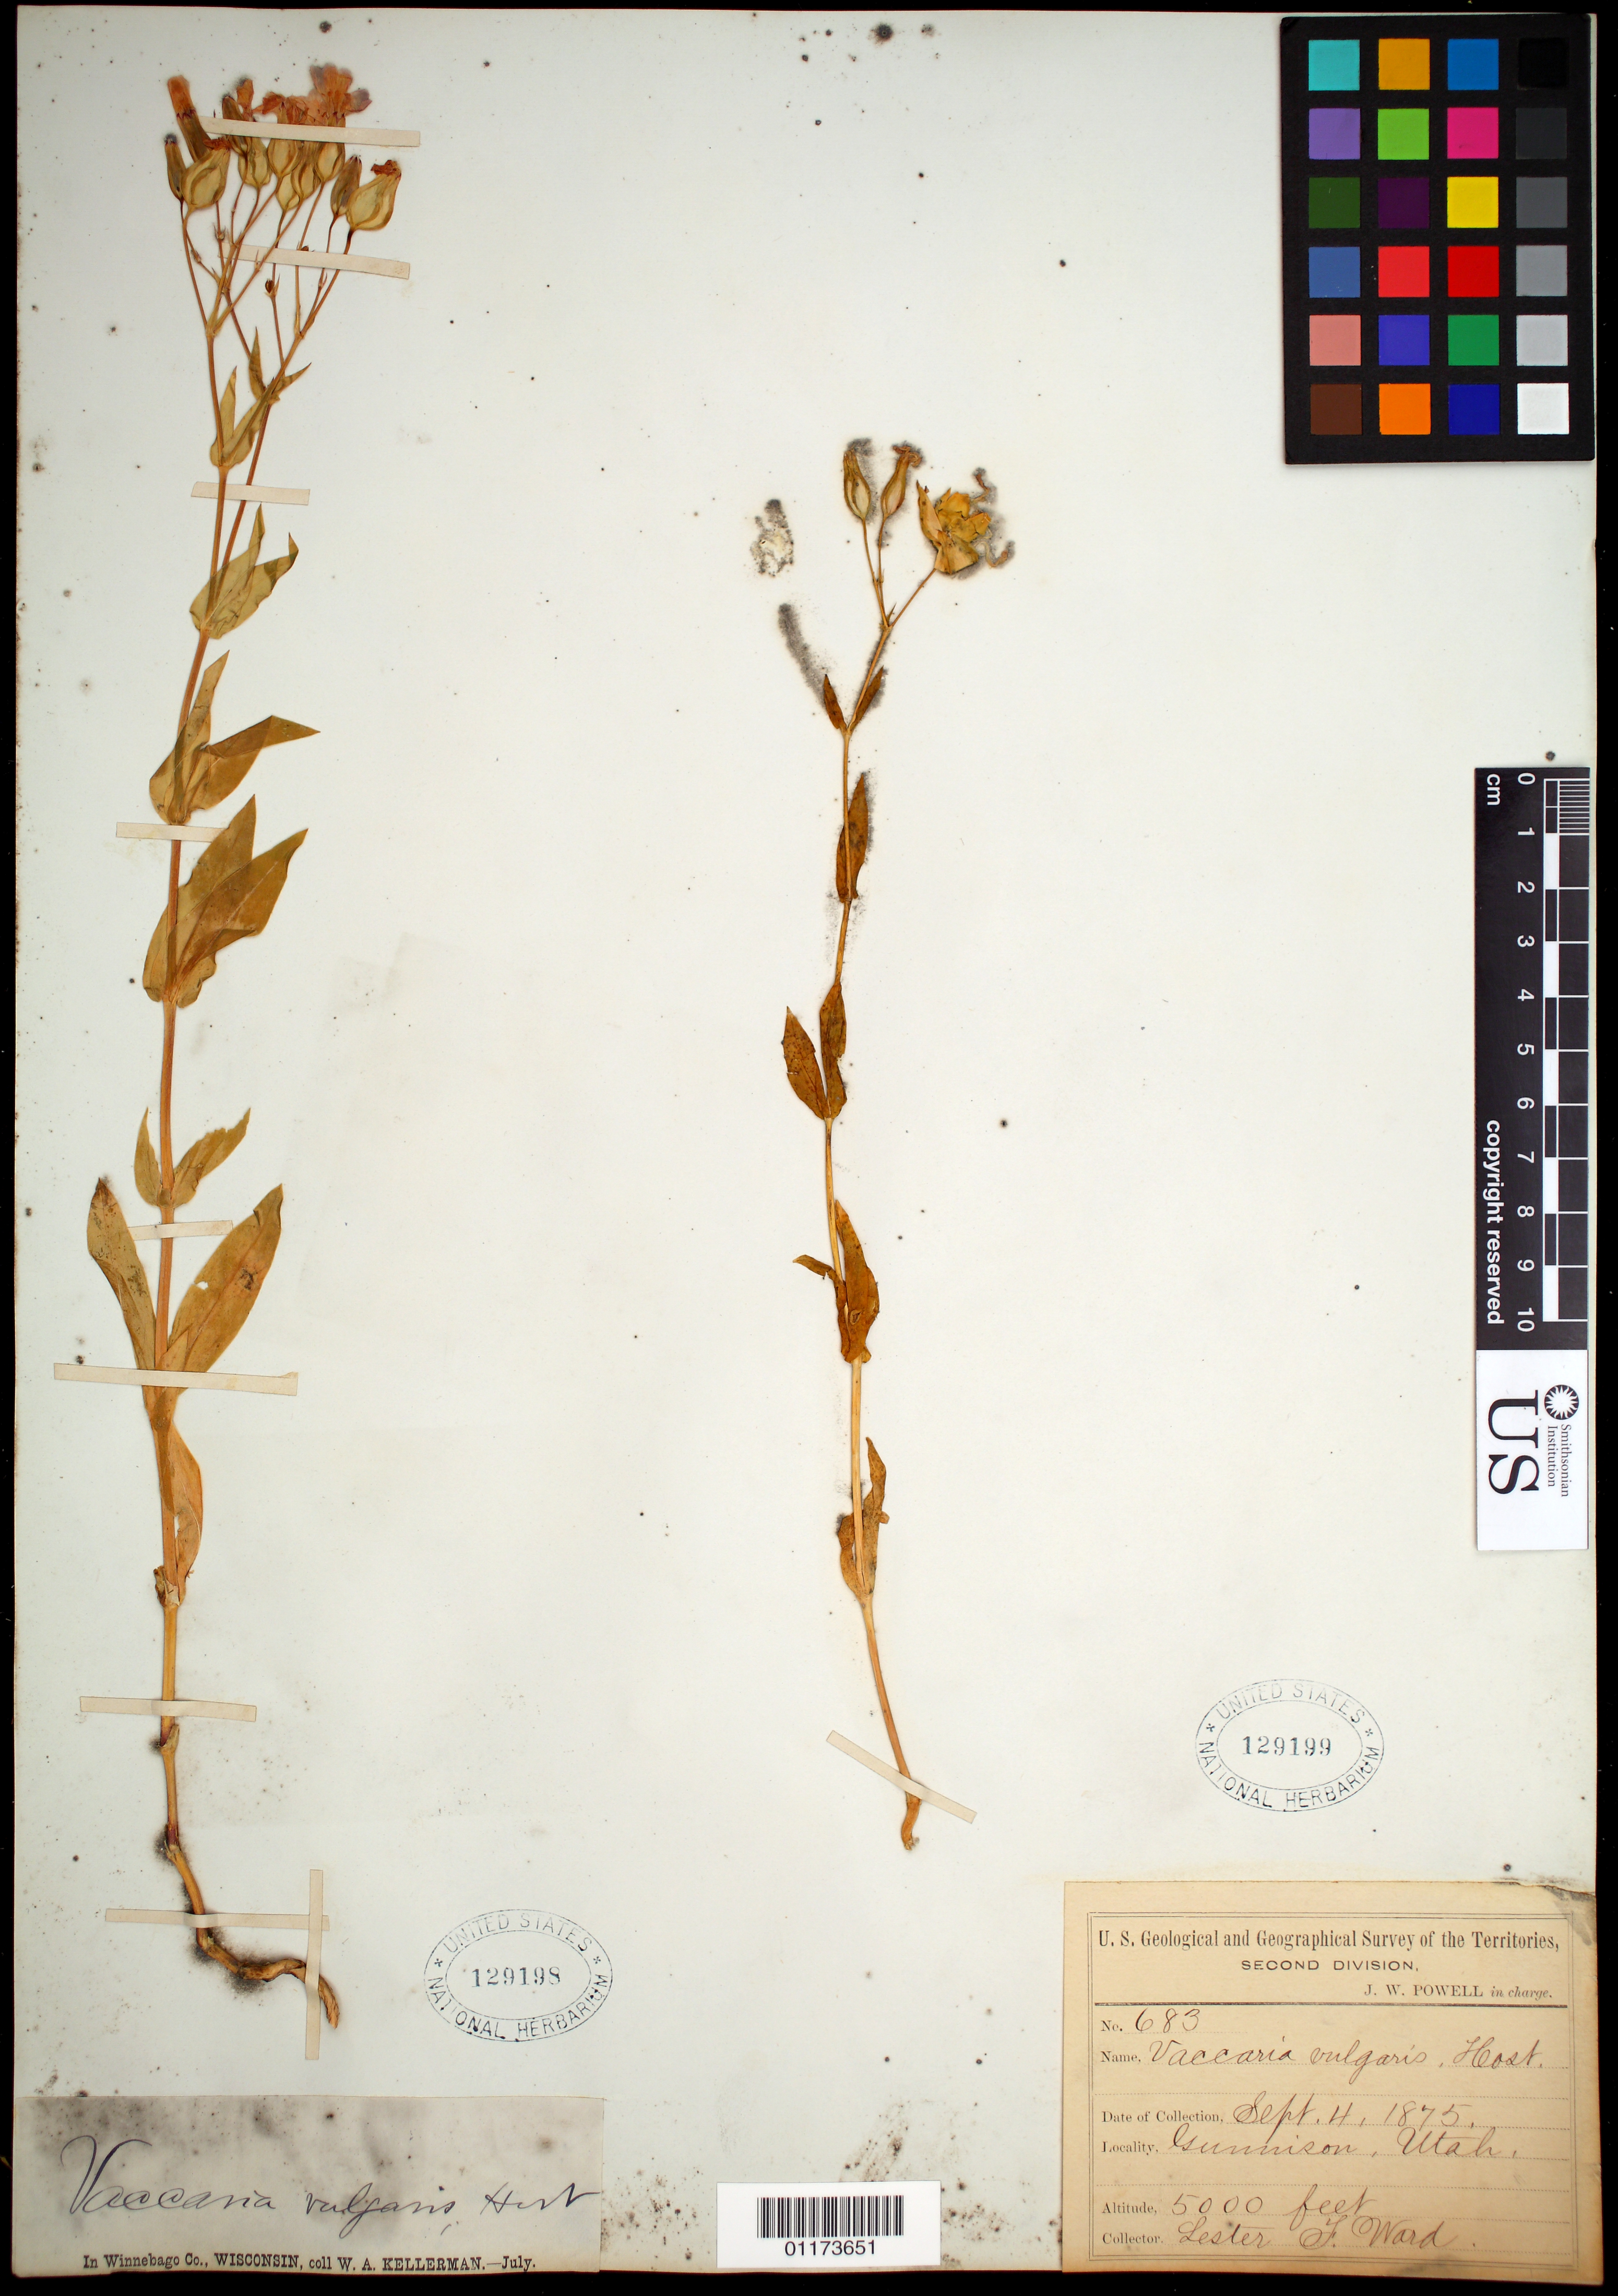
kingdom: Plantae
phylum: Tracheophyta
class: Magnoliopsida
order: Caryophyllales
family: Caryophyllaceae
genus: Vaccaria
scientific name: Vaccaria vulgaris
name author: Host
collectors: W. A. Kellerman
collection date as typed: Jul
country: United States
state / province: Wisconsin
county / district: Winnebago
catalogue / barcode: US 129198